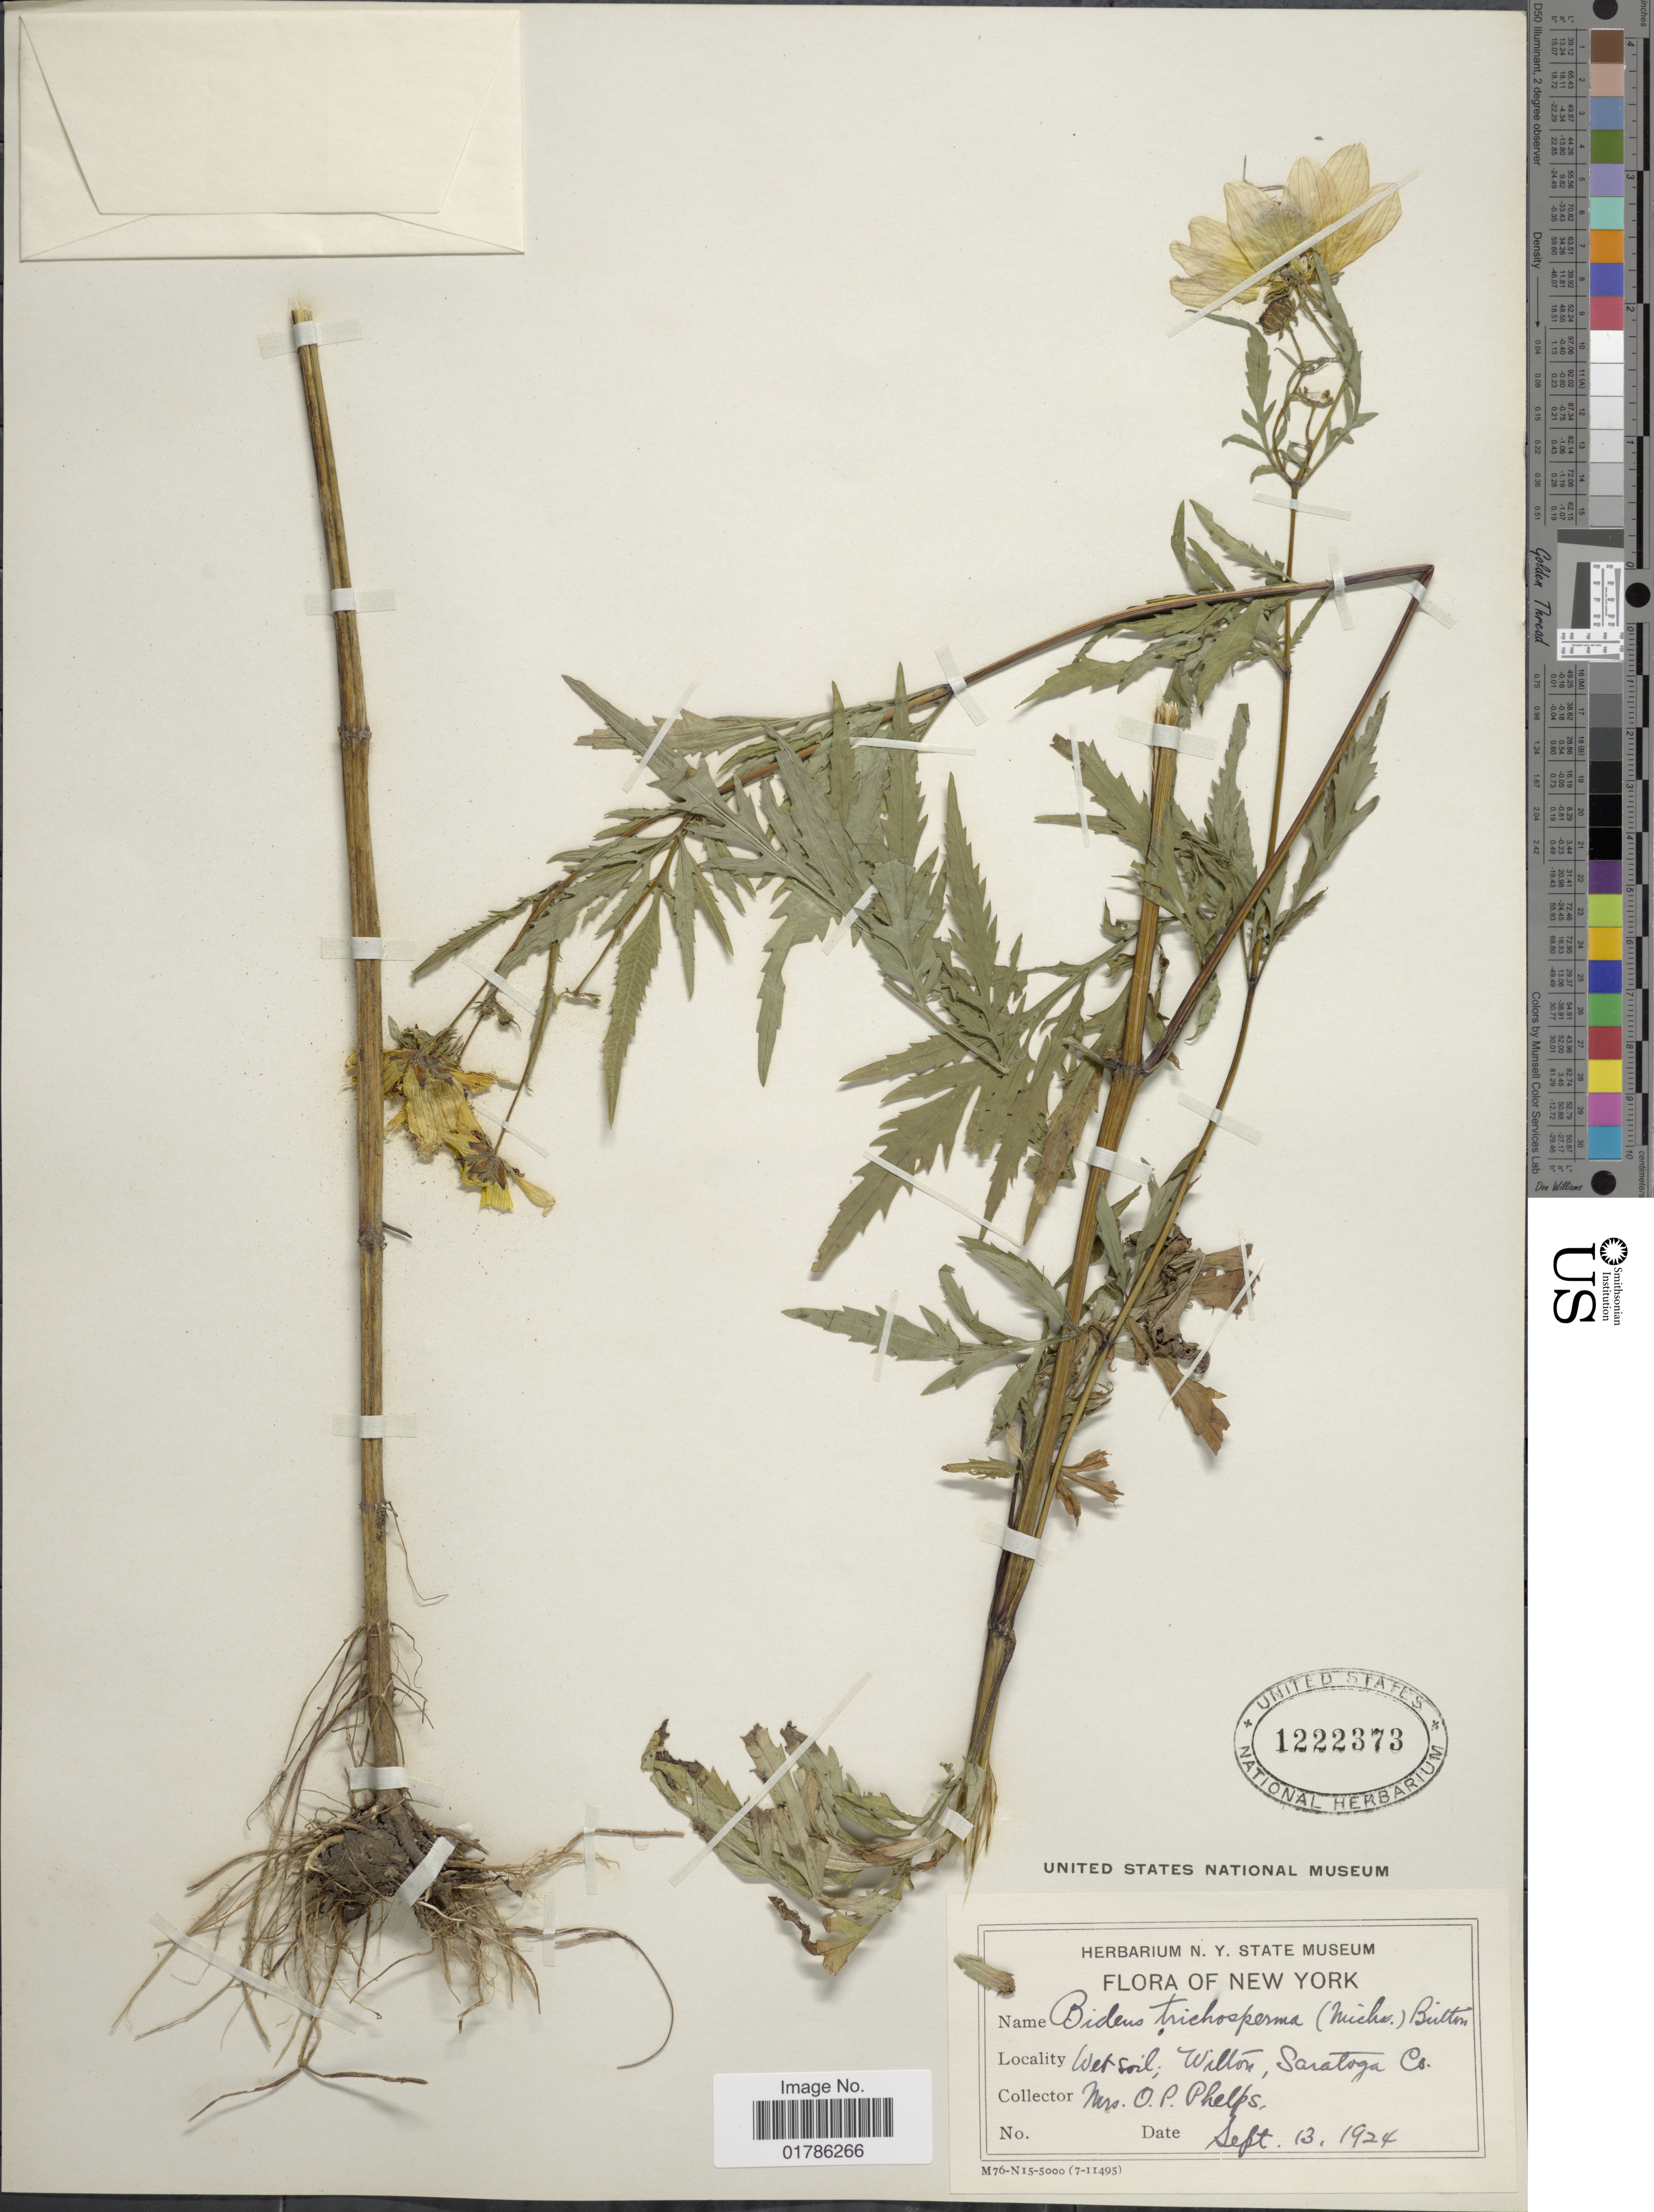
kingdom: Plantae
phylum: Tracheophyta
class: Magnoliopsida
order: Asterales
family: Asteraceae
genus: Bidens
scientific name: Bidens coronata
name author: (L.) Britton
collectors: O. P. Phelps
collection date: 1924-09-13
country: United States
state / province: New York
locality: Willon, Saratoga Co.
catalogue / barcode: US 1222373